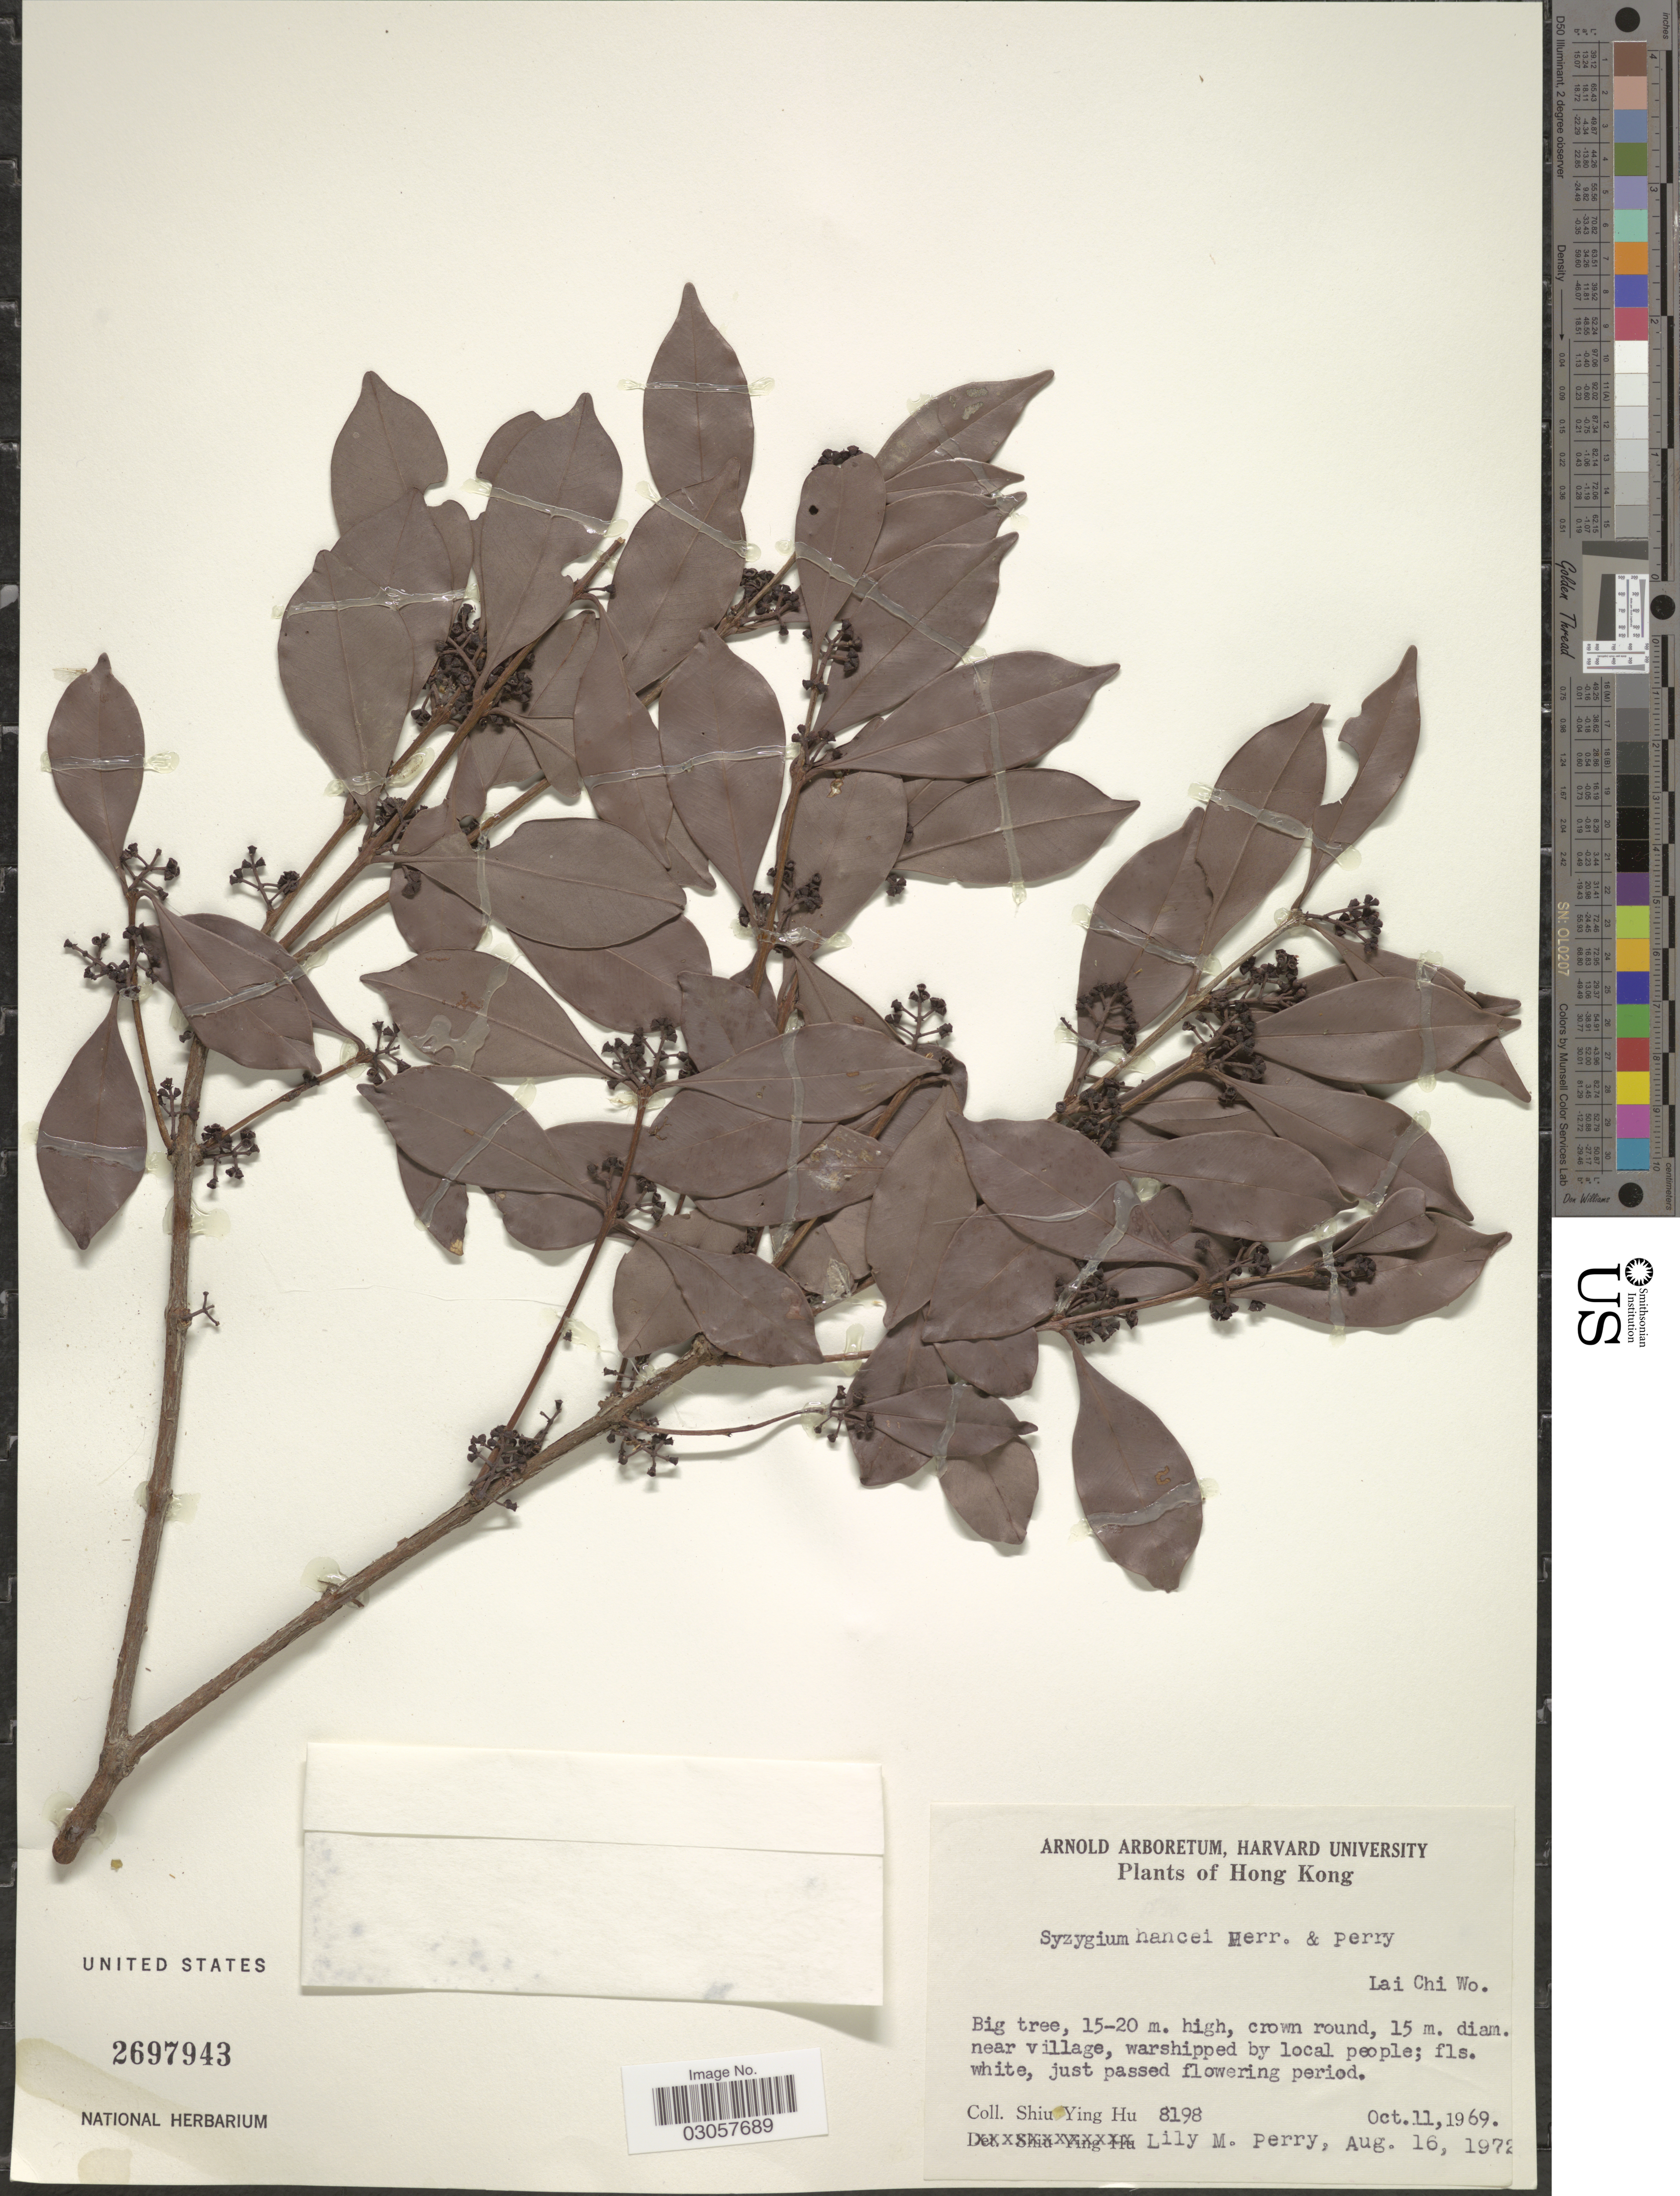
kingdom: Plantae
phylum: Tracheophyta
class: Magnoliopsida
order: Myrtales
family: Myrtaceae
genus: Syzygium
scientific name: Syzygium hancei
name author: Merr. & L.M. Perry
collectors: S. Y. Hu & L. M. Perry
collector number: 8198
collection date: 1969-10-11/1972-08-16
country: China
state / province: Hong Kong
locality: Lai Chi Wo.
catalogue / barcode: US 2697943